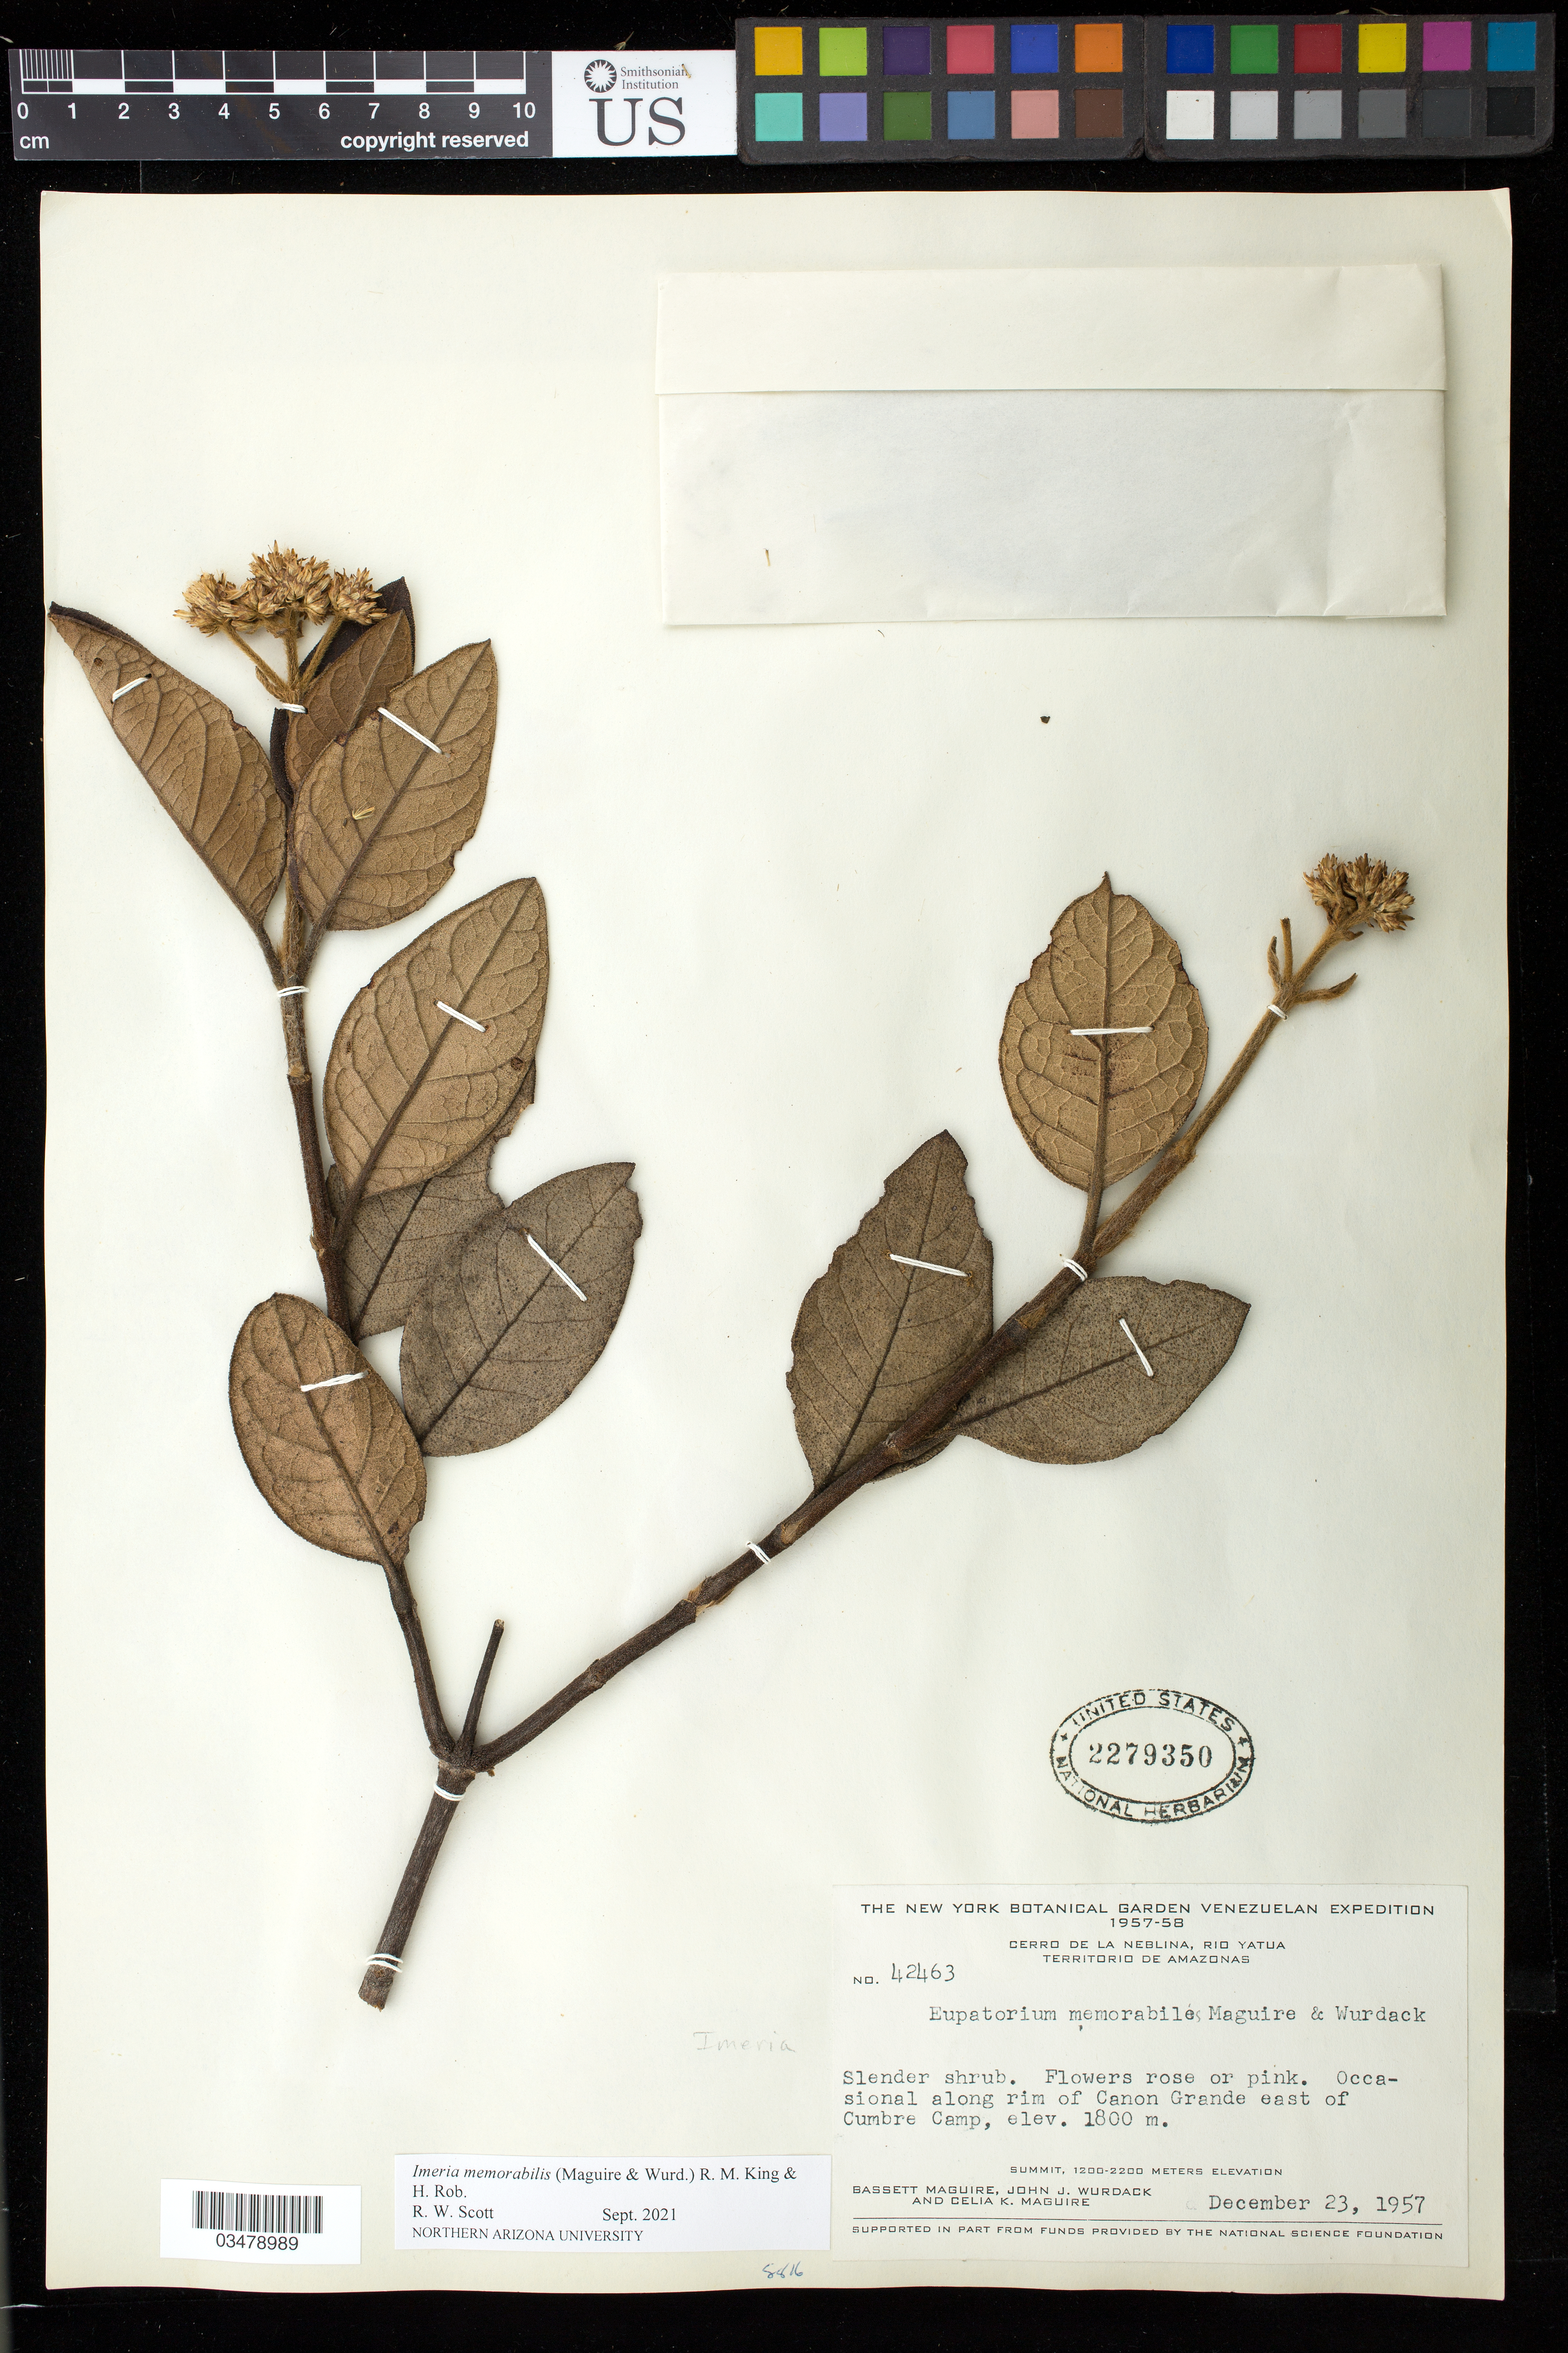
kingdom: Plantae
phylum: Tracheophyta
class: Magnoliopsida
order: Asterales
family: Asteraceae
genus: Imeria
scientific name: Imeria memorabilis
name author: (Maguire & Wurdack) R.M. King & H. Rob.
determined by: Scott, R. W.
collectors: B. Maguire, J. J. Wurdack & C. K. Maguire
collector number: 42463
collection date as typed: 23-Dec-57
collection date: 1957-12-23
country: Venezuela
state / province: Amazonas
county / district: Río Negro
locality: Cerro de la Neblina, Cañon Grande, E of Cumbre Camp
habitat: Along rim of cannon Grande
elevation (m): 1800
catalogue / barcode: US 2279350